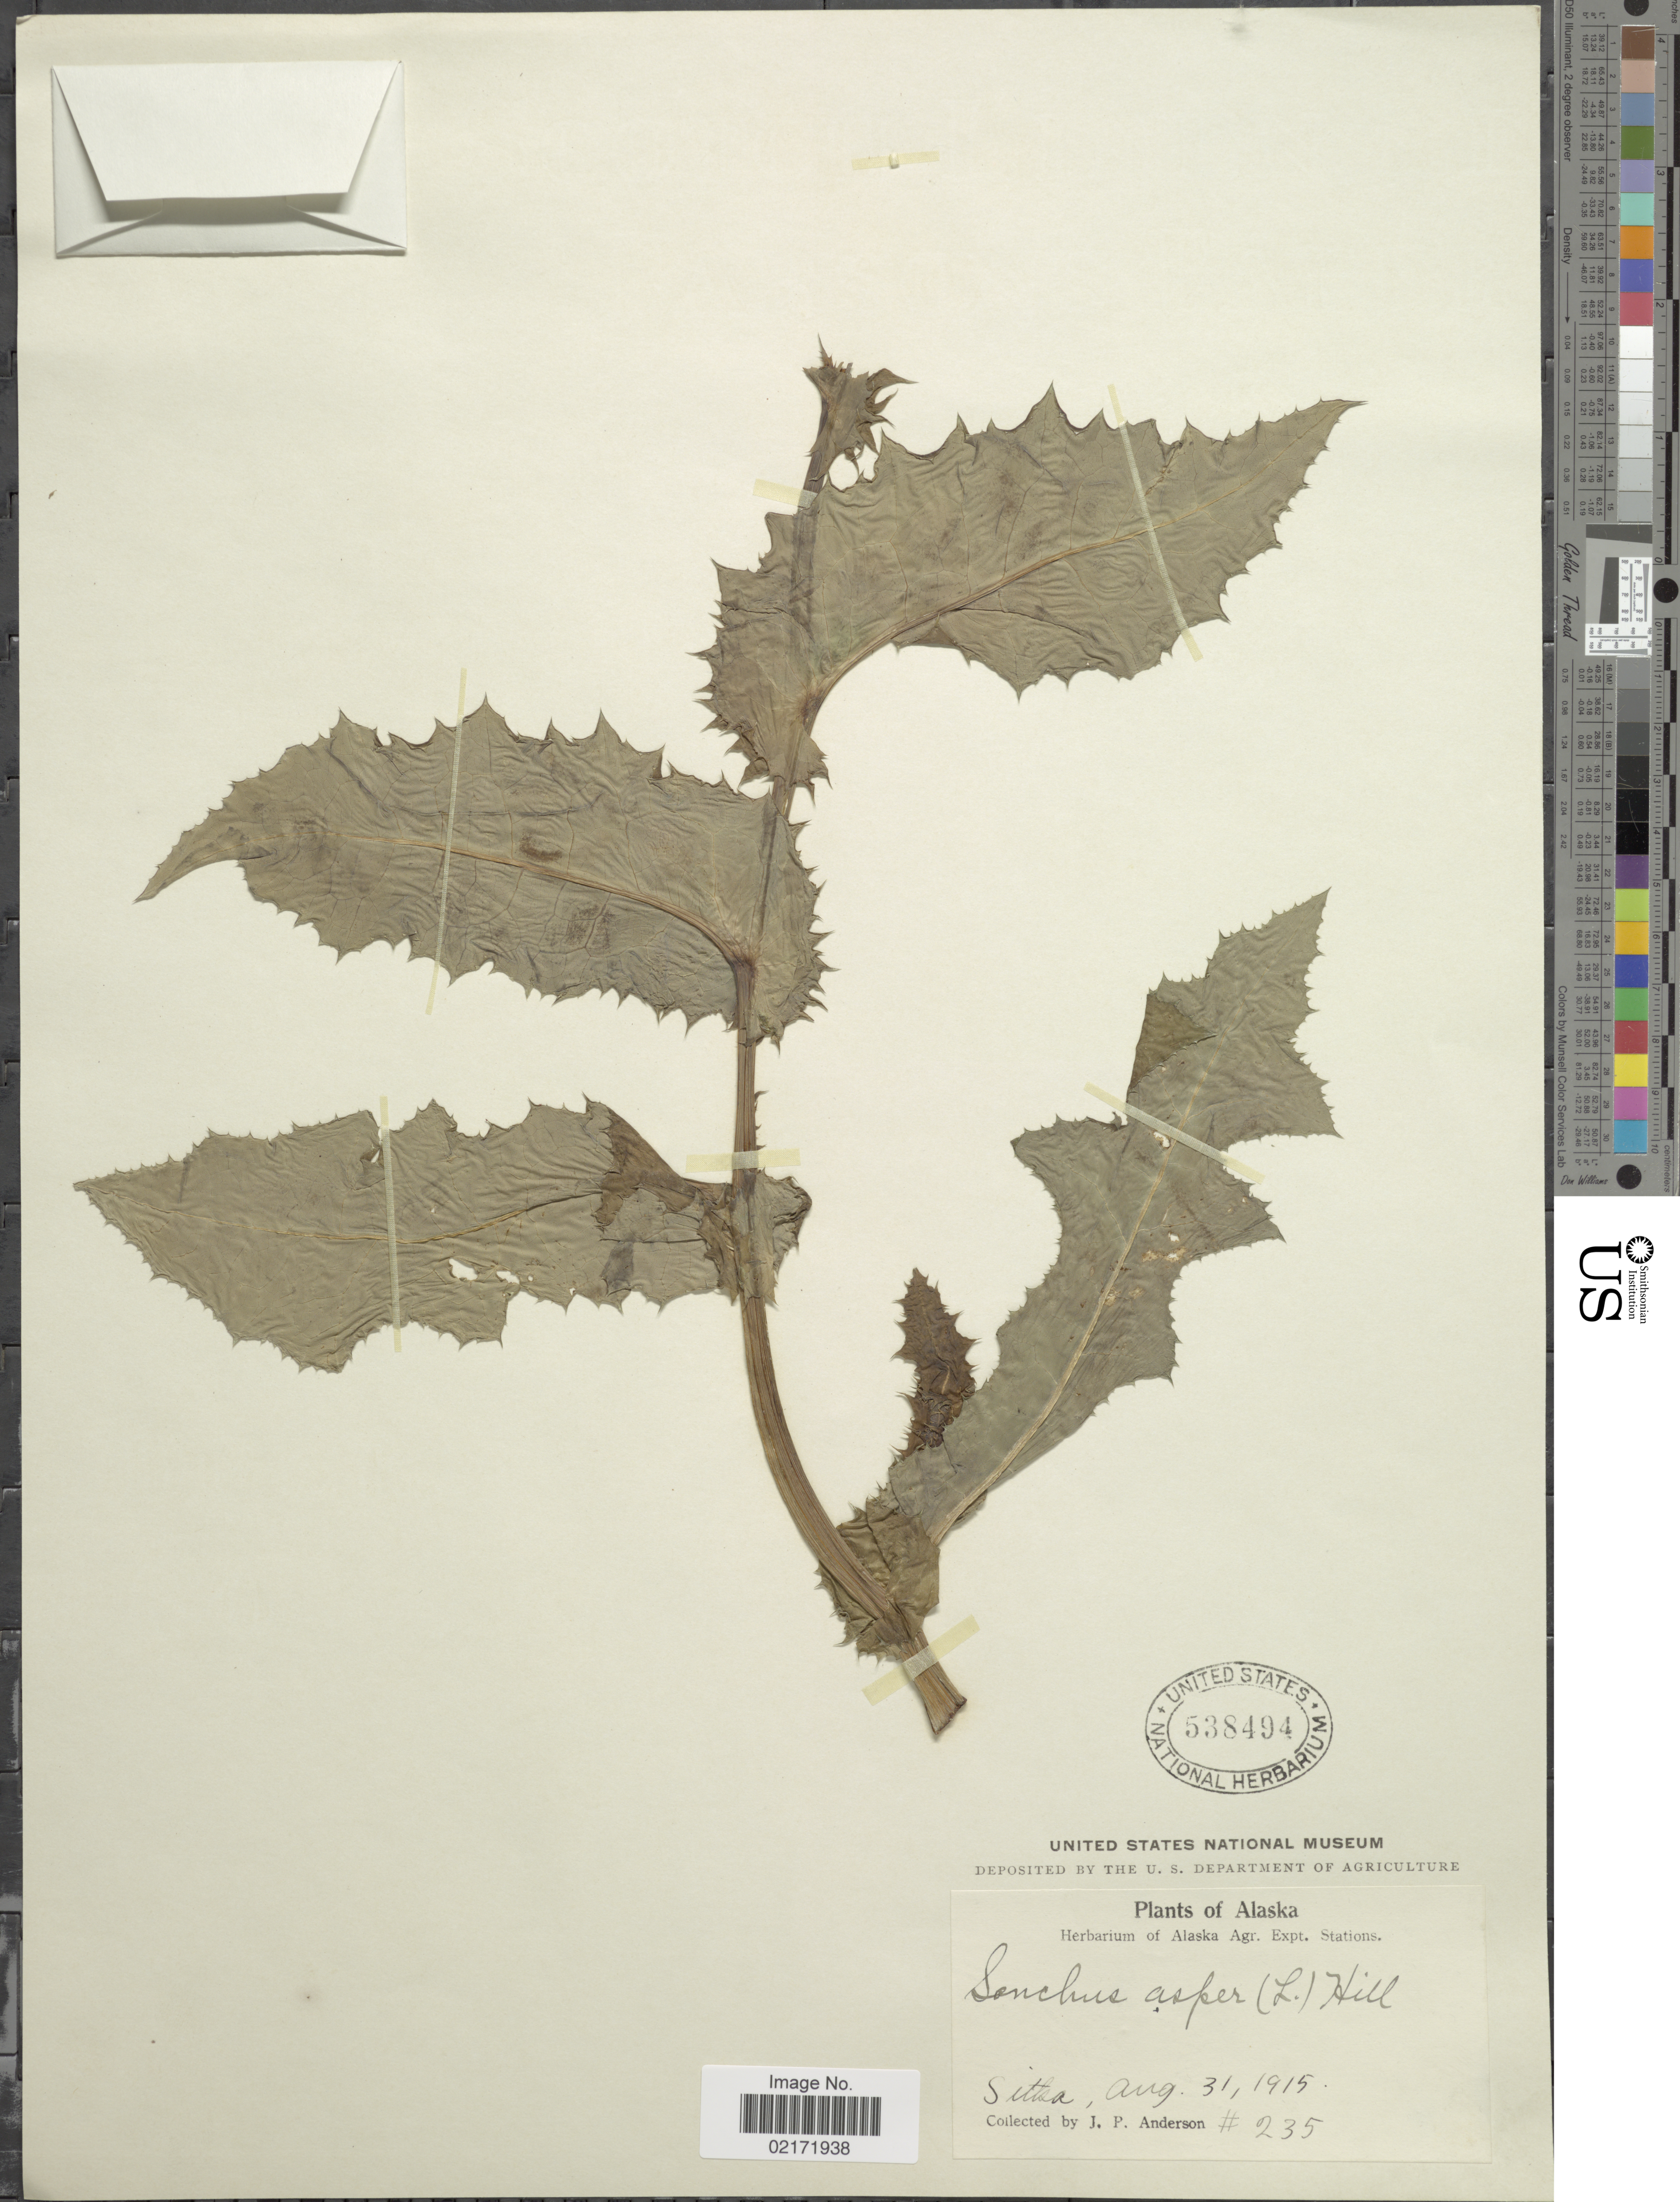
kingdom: Plantae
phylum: Tracheophyta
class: Magnoliopsida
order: Asterales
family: Asteraceae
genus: Sonchus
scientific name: Sonchus asper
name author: (L.) Hill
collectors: J. P. Anderson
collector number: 235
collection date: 1915-08-31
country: United States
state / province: Alaska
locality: Sitka.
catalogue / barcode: US 538494